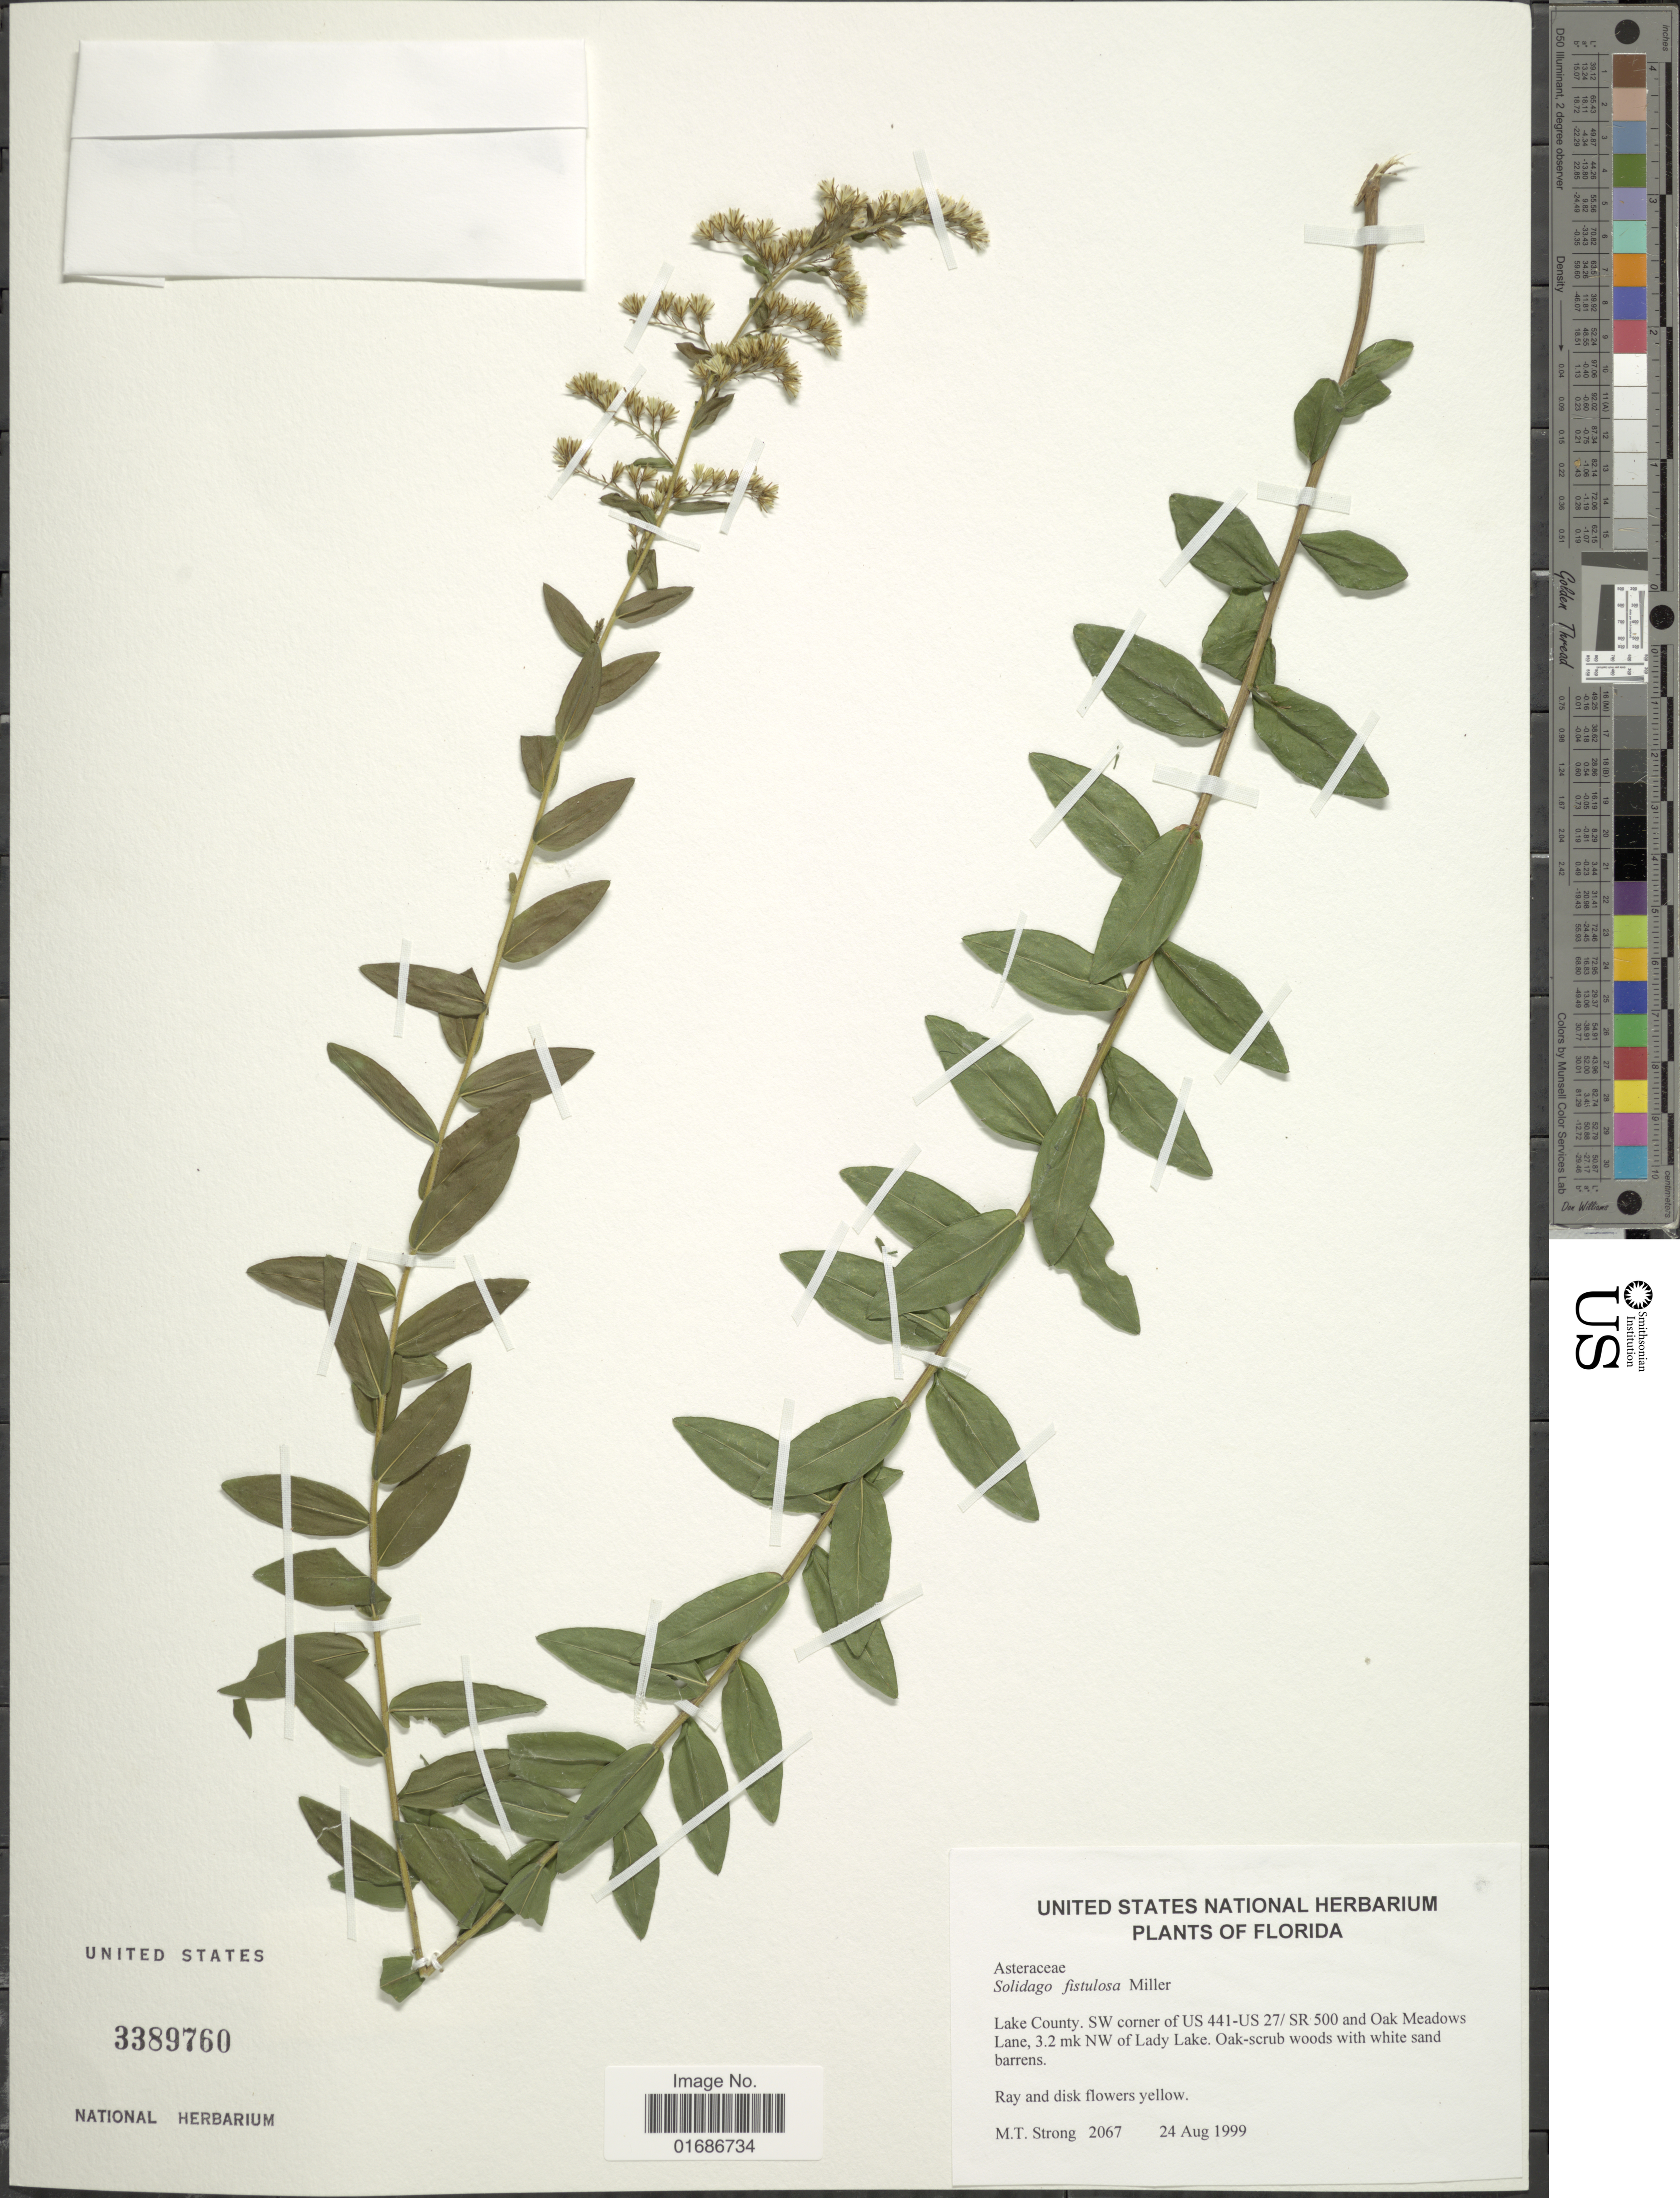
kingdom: Plantae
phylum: Tracheophyta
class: Magnoliopsida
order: Asterales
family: Asteraceae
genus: Solidago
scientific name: Solidago fistulosa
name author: Mill.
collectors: M. T. Strong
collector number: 2067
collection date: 1999-08-24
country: United States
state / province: Florida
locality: Lake County, SW corner of US 441-US27/ SR 500 and Oak Meadows Lane, 3.2 NW of Lady Lake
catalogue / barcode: US 3389760